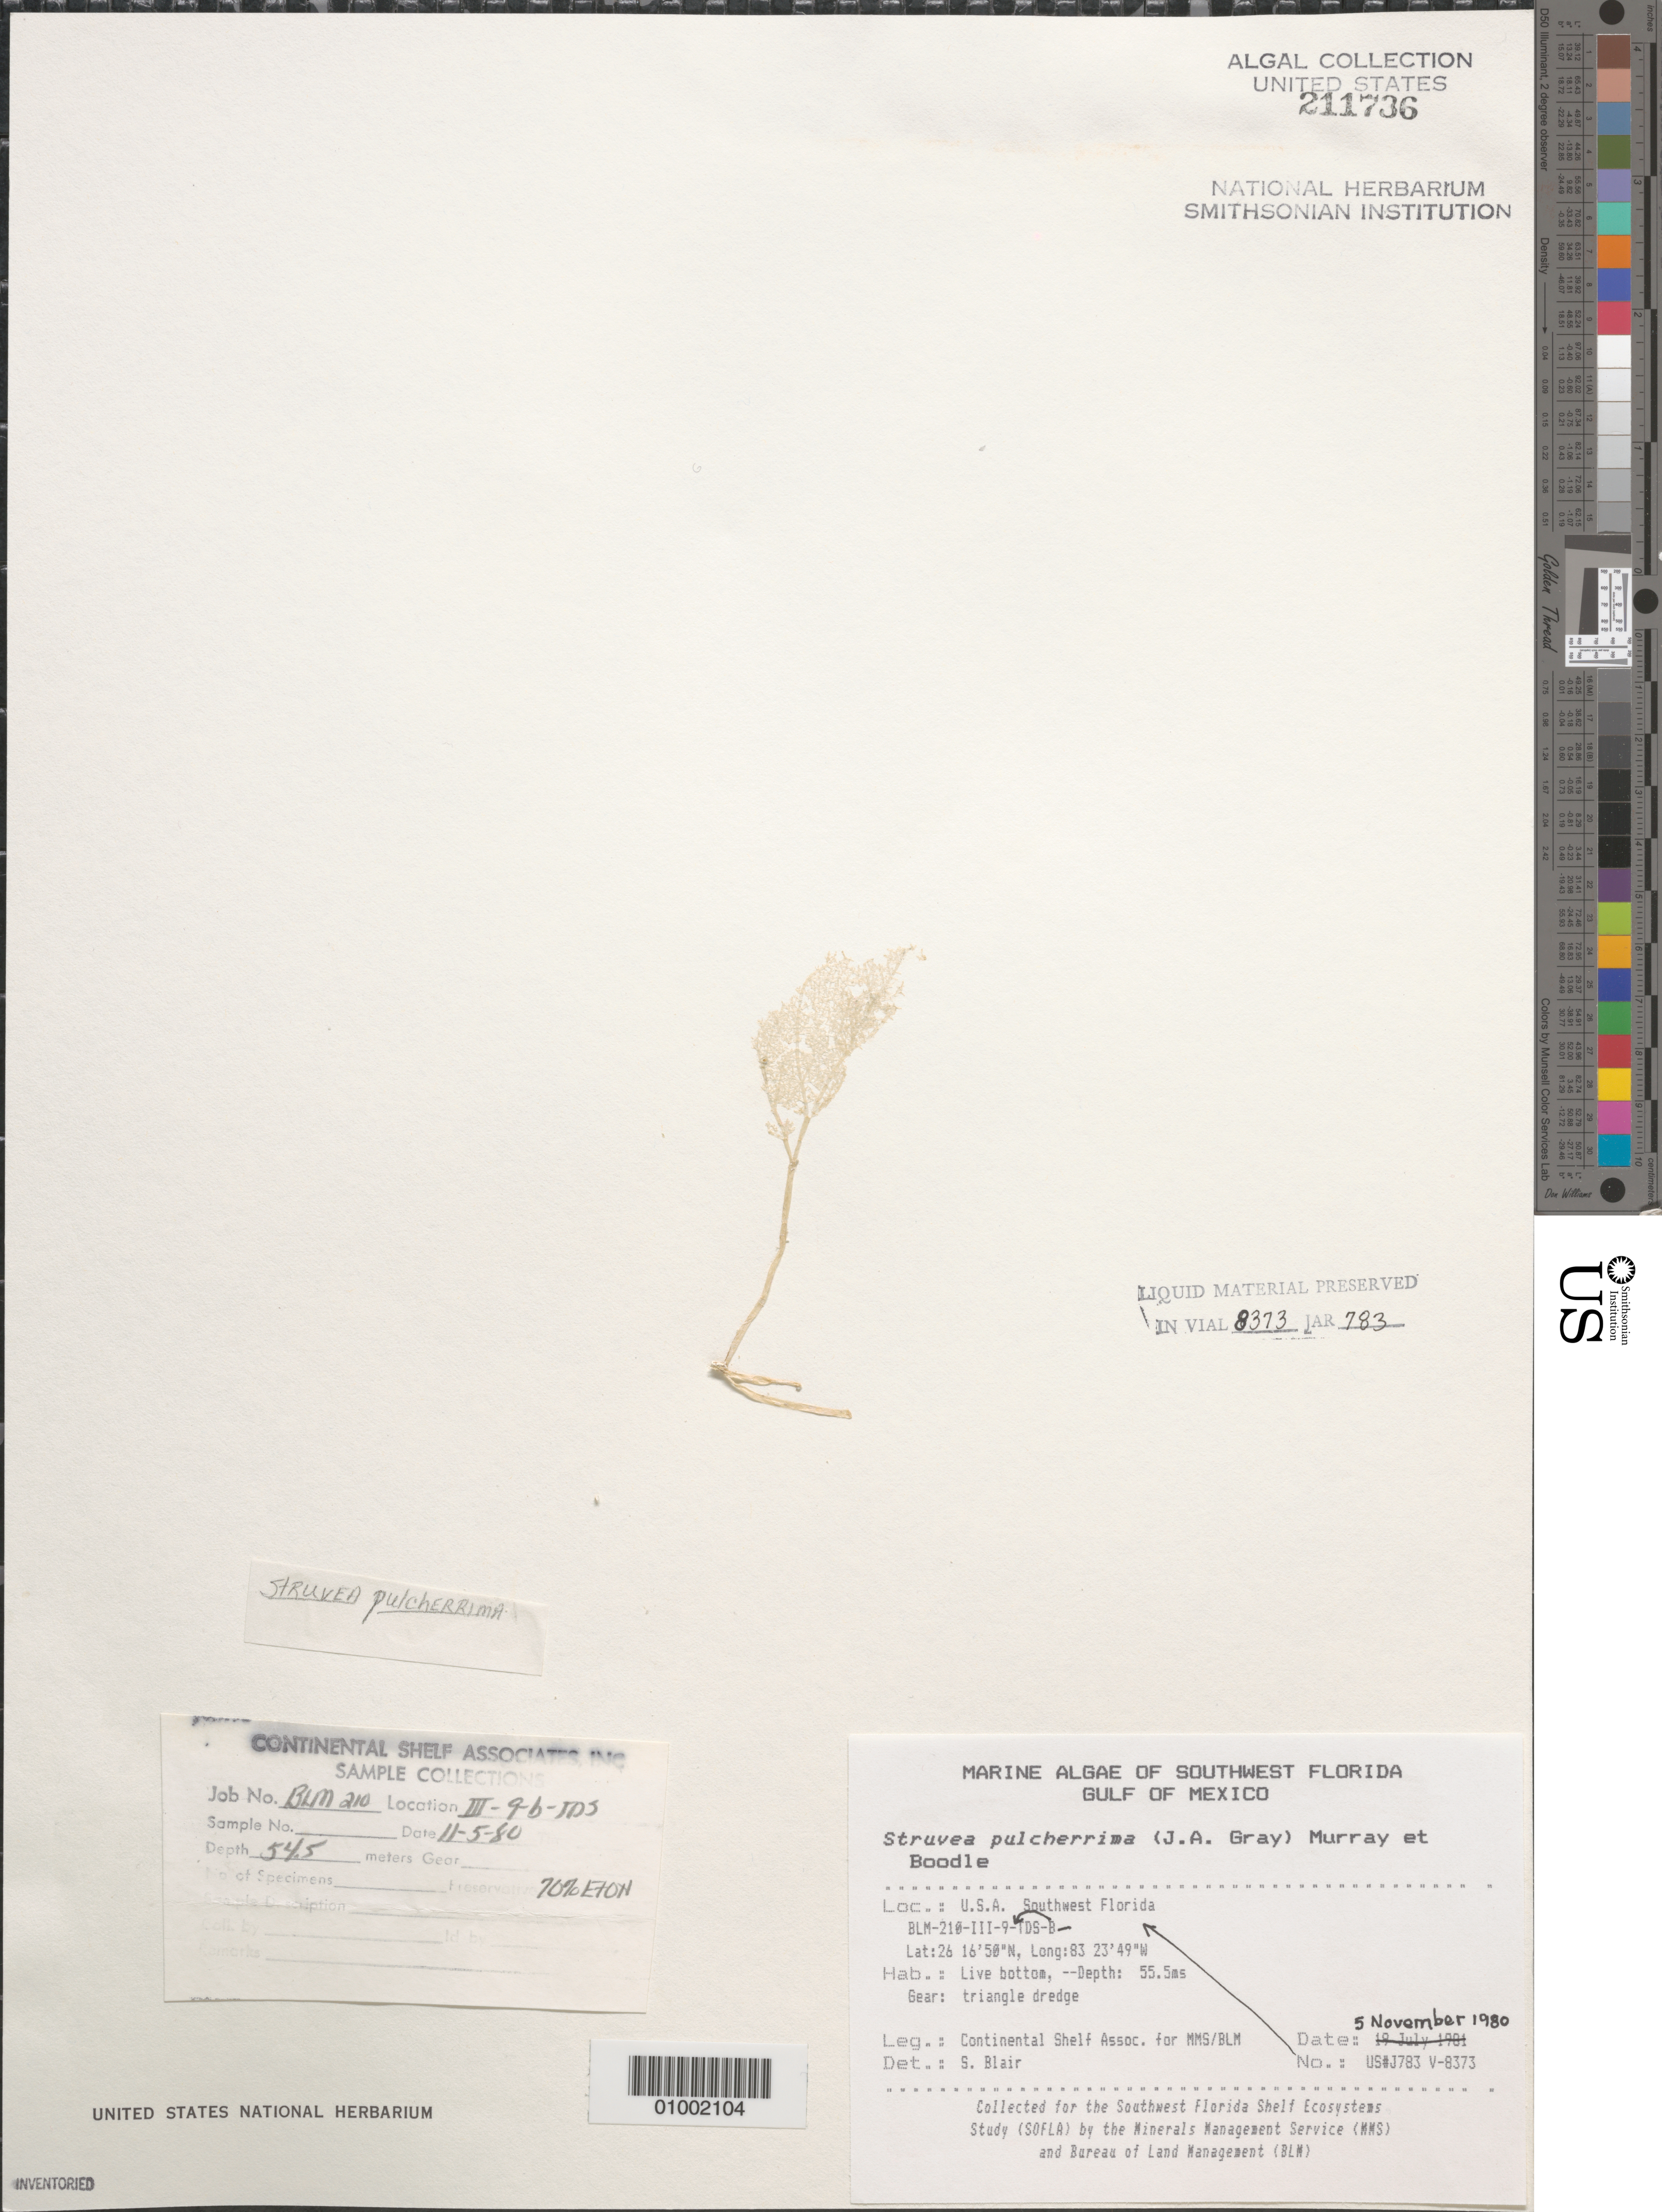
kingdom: Plantae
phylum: Chlorophyta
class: Ulvophyceae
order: Siphonocladales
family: Boodleaceae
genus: Struvea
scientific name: Struvea pulcherrima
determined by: Blair, S. M.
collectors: Continental Shelf Associates for the MMS/BLM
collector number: BLM-210-III-9-B-TDS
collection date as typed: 05 Nov 1980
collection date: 1980-11-05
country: United States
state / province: Florida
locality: Gulf of Mexico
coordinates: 26 16'50"N, 83 23'49"W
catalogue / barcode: US 211736